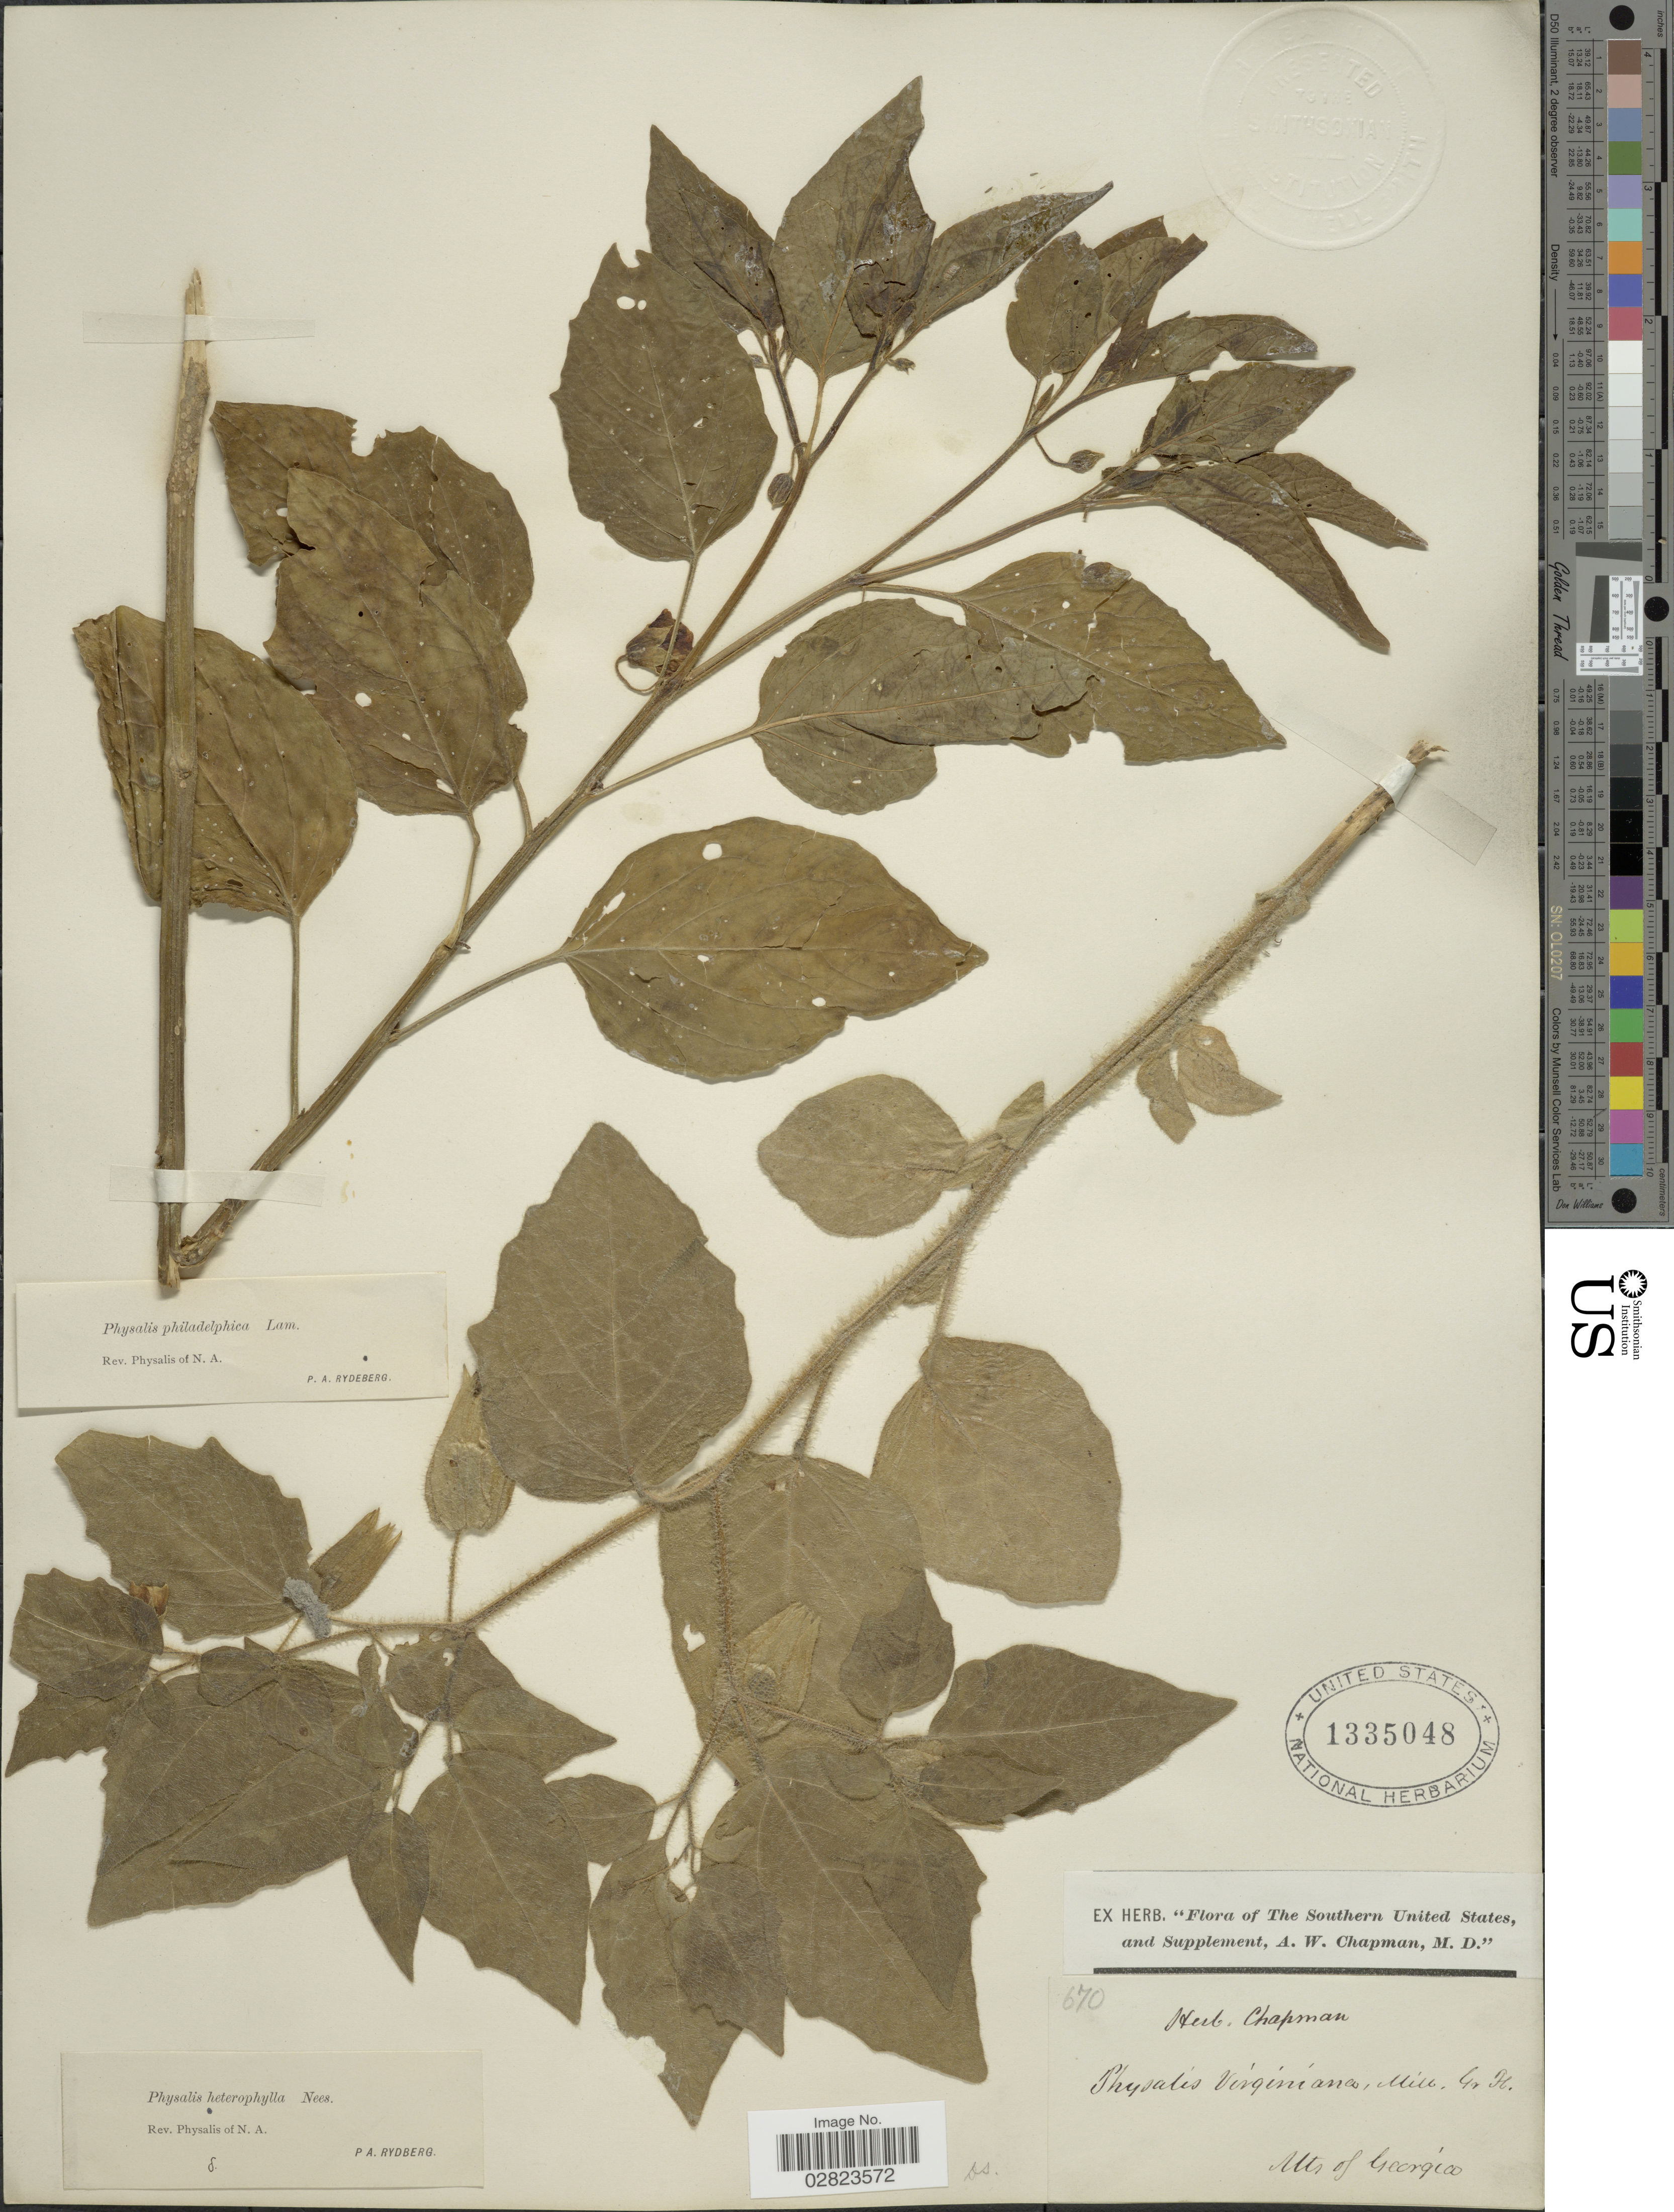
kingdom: Plantae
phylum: Tracheophyta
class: Magnoliopsida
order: Solanales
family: Solanaceae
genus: Physalis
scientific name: Physalis heterophylla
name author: Nees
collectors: A. W. Chapman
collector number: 670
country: United States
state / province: Georgia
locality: Southern United States. Mts. of Georgia.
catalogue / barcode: US 1335048